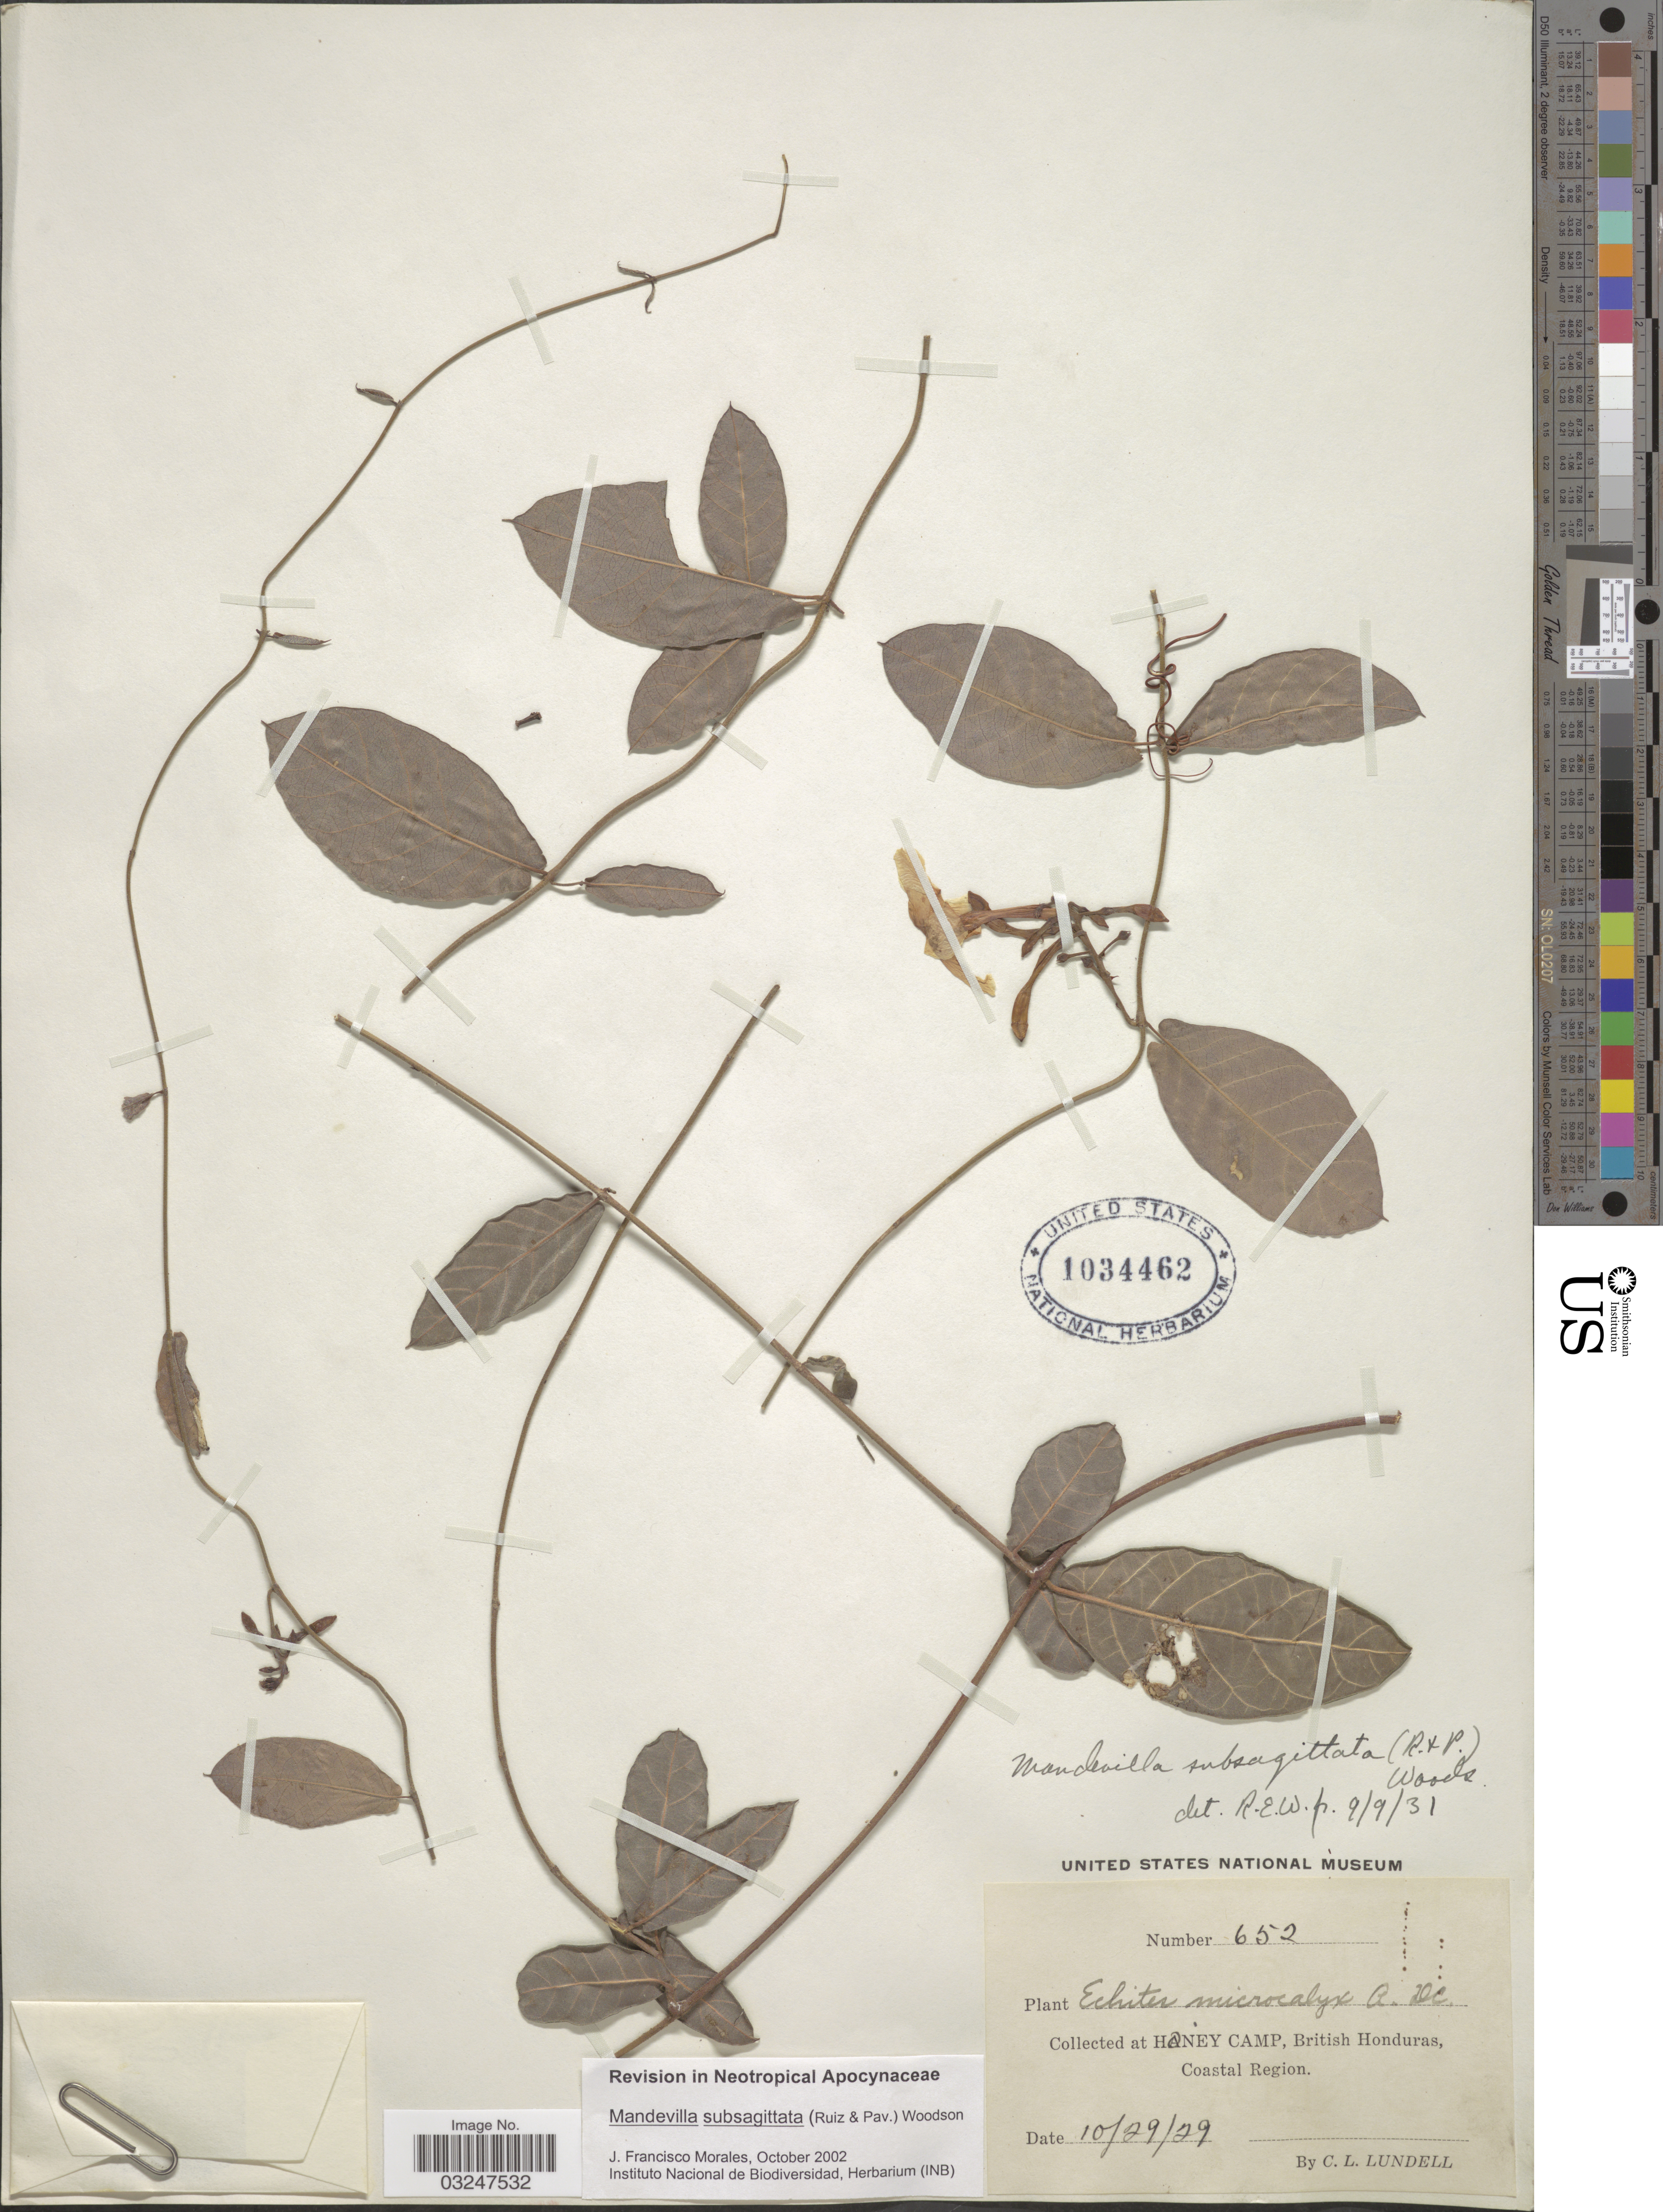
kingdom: Plantae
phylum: Tracheophyta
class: Magnoliopsida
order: Gentianales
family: Apocynaceae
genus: Mandevilla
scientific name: Mandevilla subsagittata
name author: (Ruiz & Pav.) Woodson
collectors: C. L. Lundell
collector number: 652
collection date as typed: Transcribed d/m/y: 29/10/29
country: Belize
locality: Honey Camp, British Honduras, Coastal Region.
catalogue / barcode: US 1034462